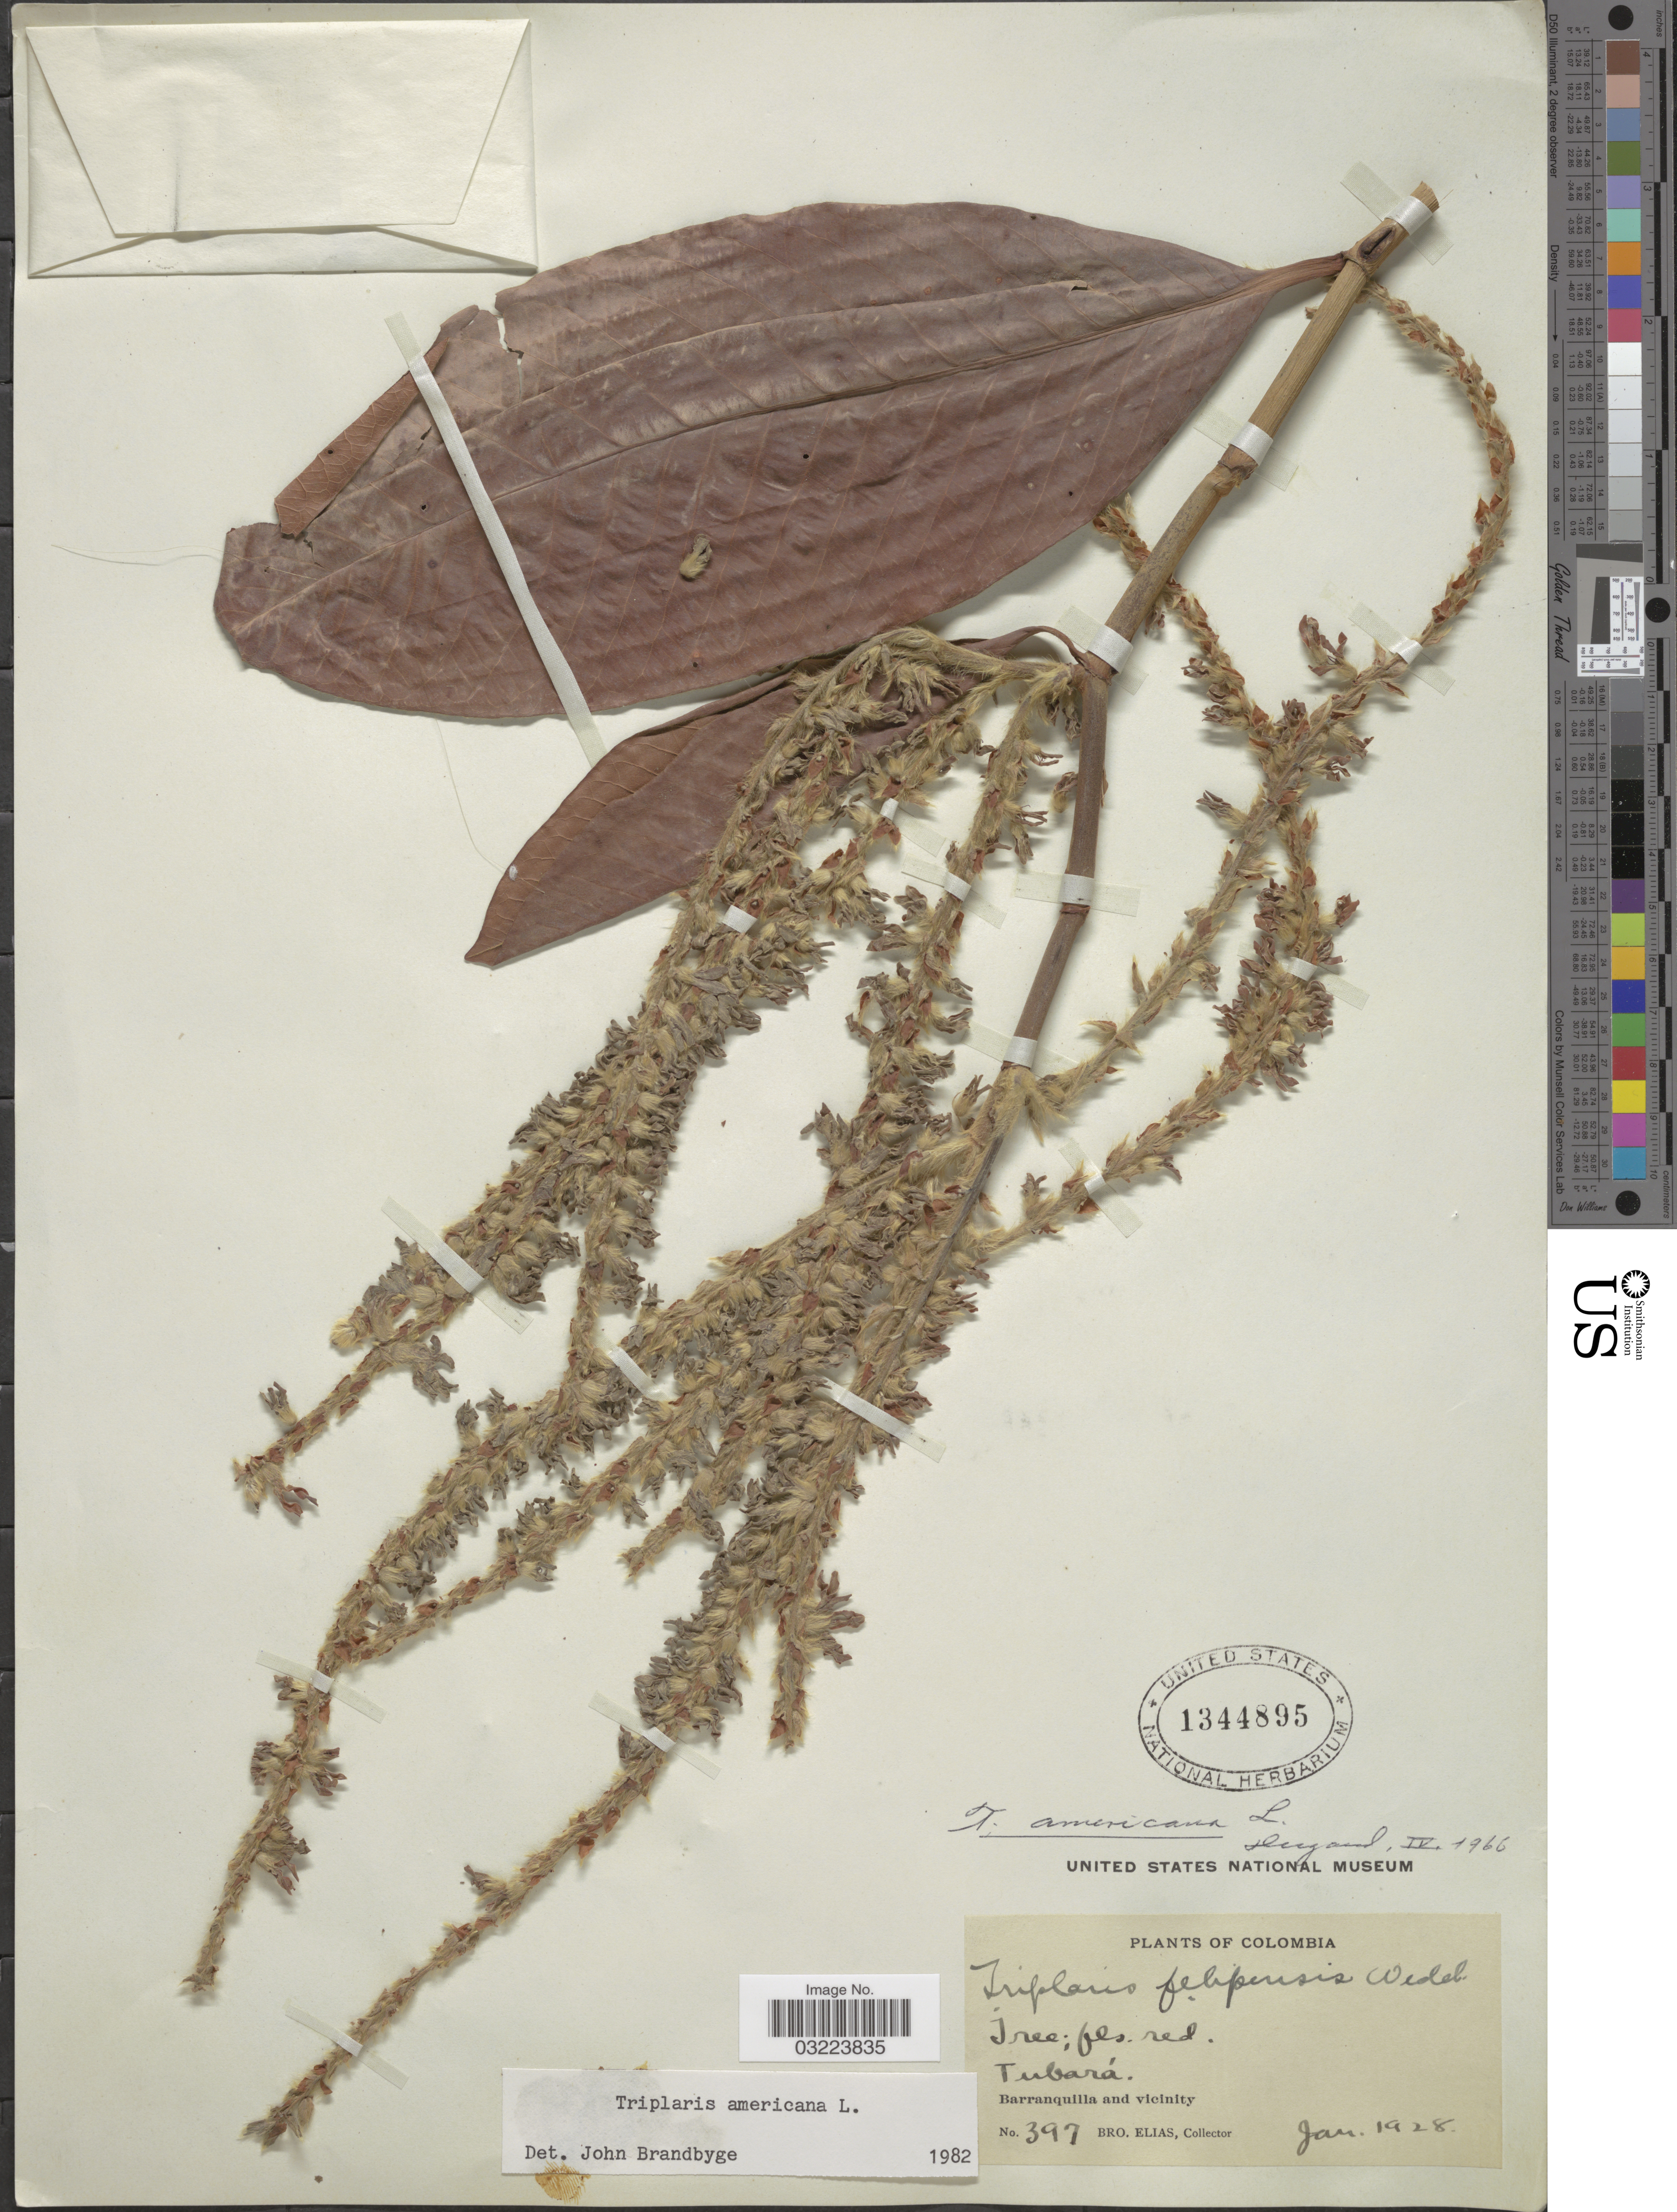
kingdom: Plantae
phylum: Tracheophyta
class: Magnoliopsida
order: Caryophyllales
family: Polygonaceae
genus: Triplaris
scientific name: Triplaris americana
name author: L.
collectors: Bro. Elias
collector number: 397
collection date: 1928-01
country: Colombia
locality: Tubará. Barranquilla and vicinity.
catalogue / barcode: US 1344895